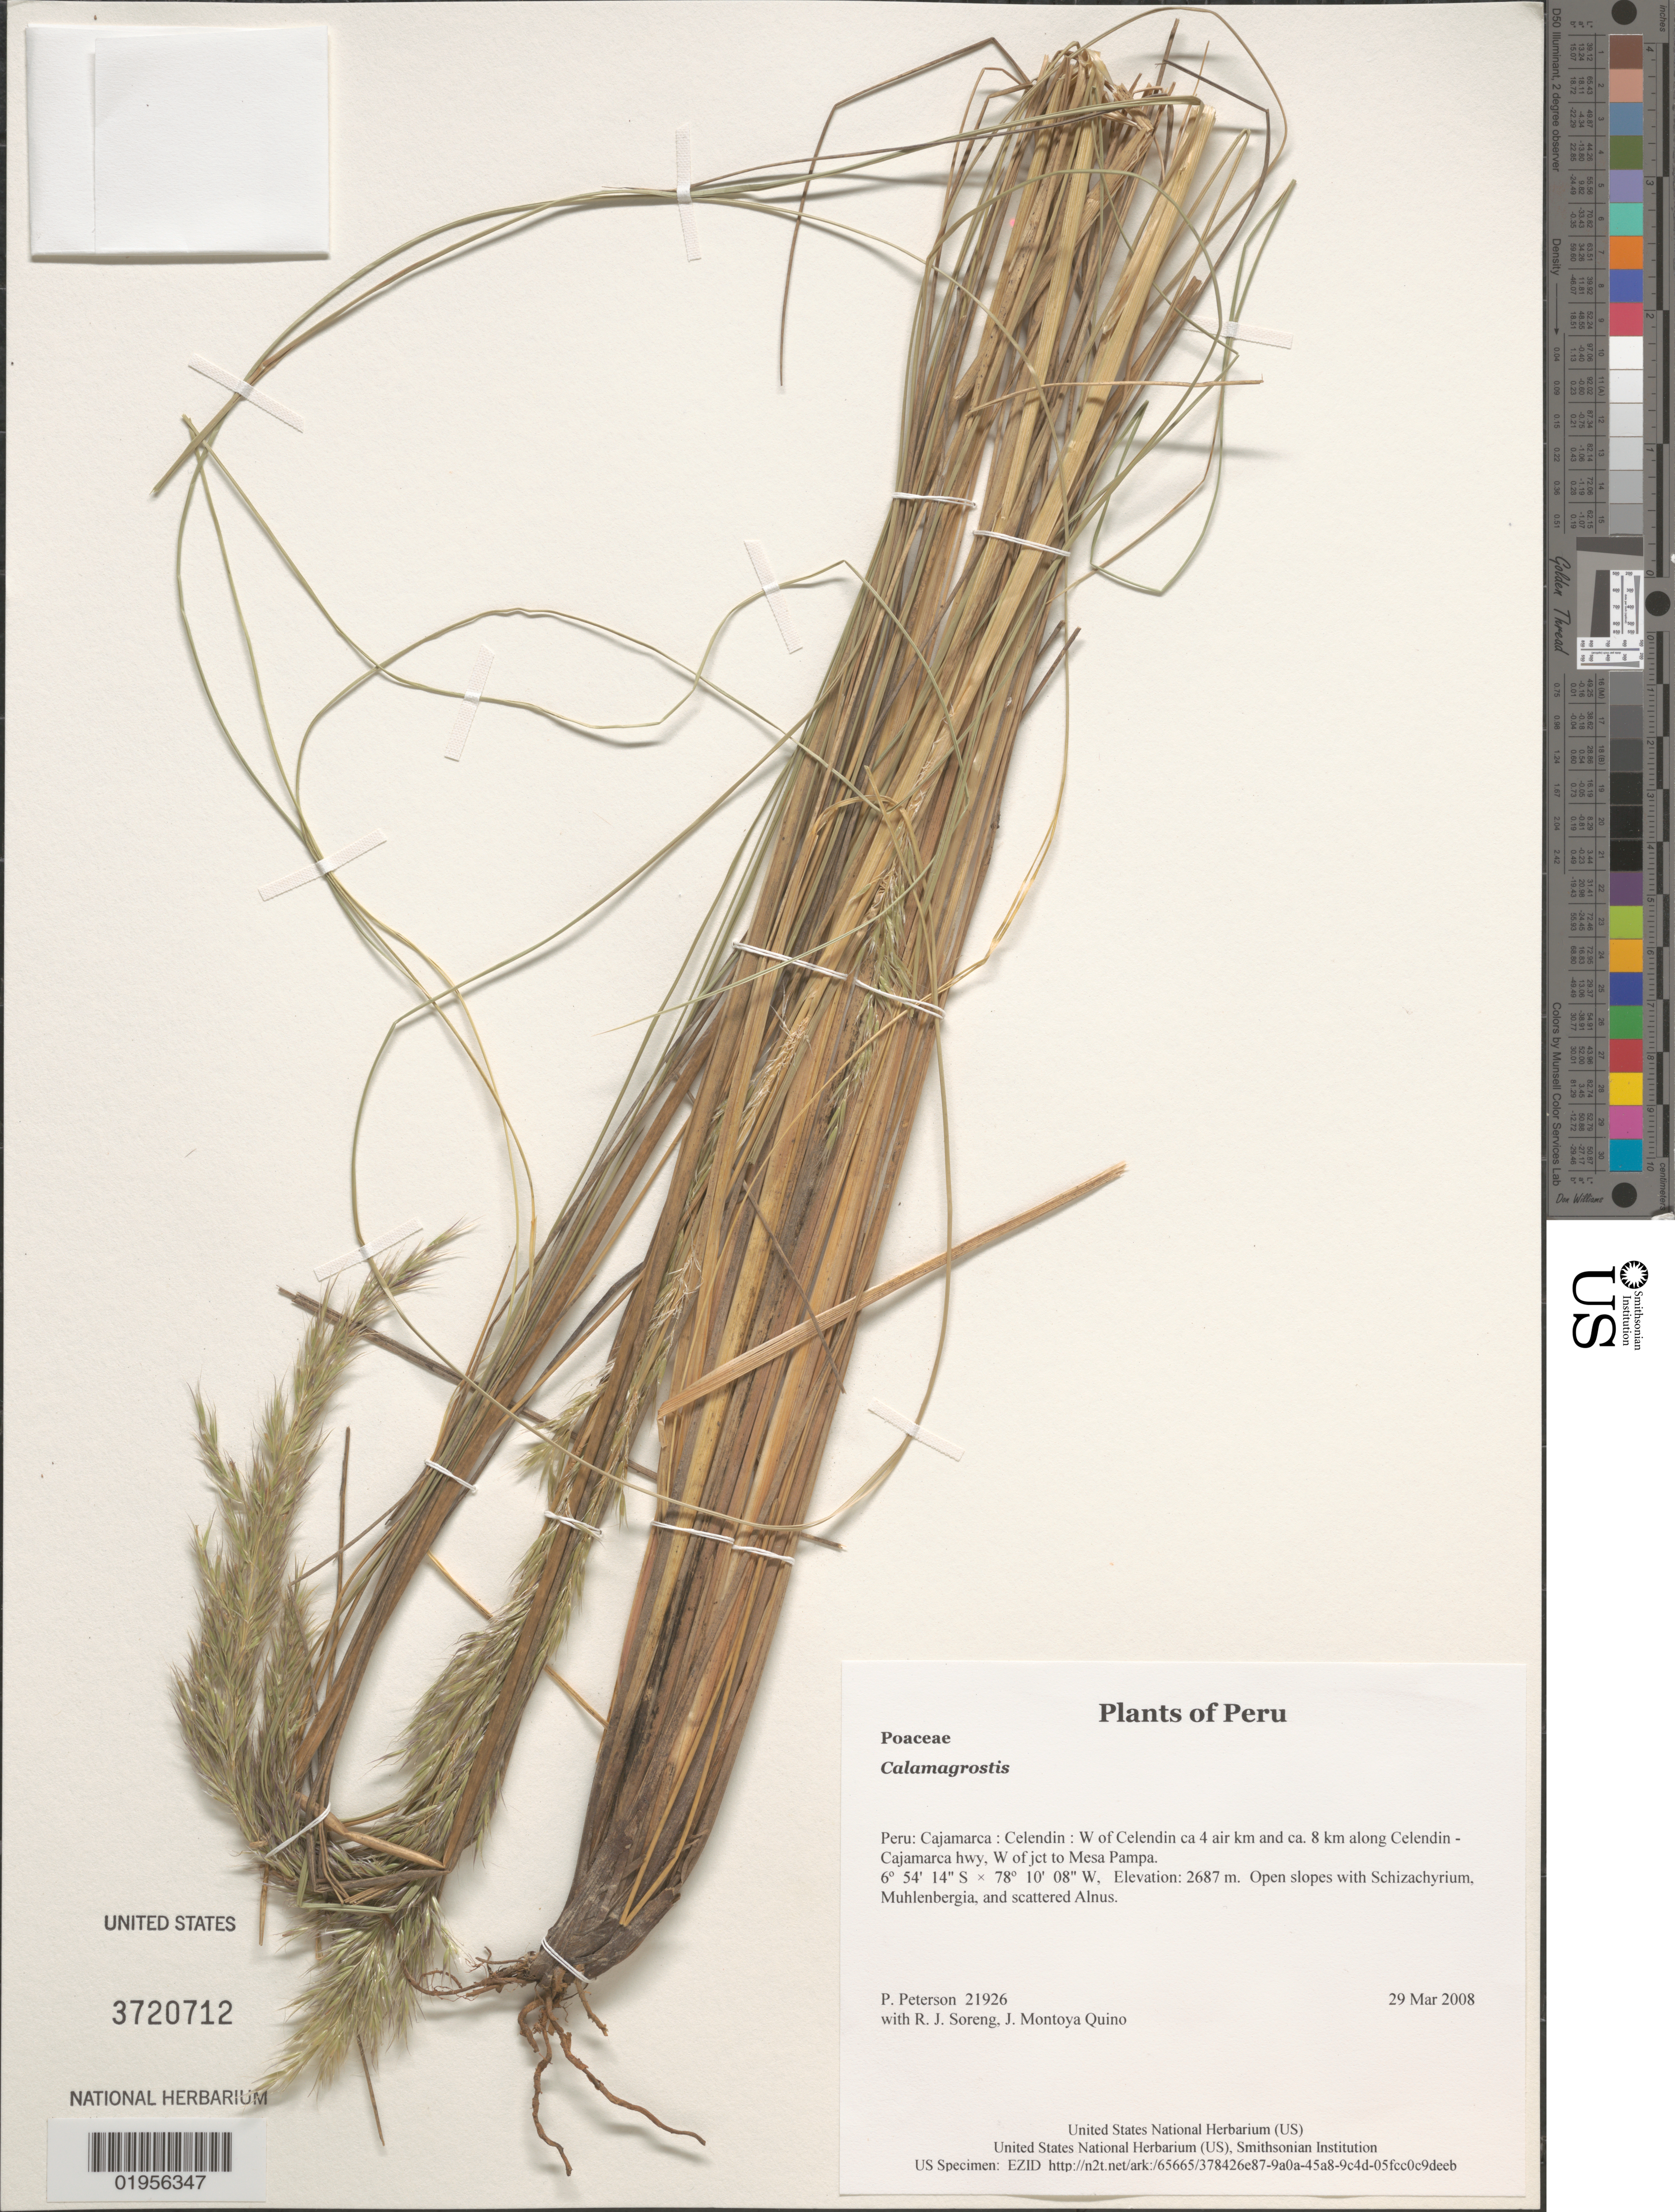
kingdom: Plantae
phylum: Tracheophyta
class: Liliopsida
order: Poales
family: Poaceae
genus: Calamagrostis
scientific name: Calamagrostis sp.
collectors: P. M. Peterson, R. J. Soreng & J. Montoya Quino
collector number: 21926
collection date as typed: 29 Mar 2008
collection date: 2008-03-29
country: Peru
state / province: Cajamarca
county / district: Celendín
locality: W of Celendin ca 4 air km and ca. 8 km along Celendin - Cajamarca hwy, W of jct to Mesa Pampa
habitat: Open slopes with Schizachyrium, Muhlenbergia, and scattered Alnus.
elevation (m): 2687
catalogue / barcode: US 3720712